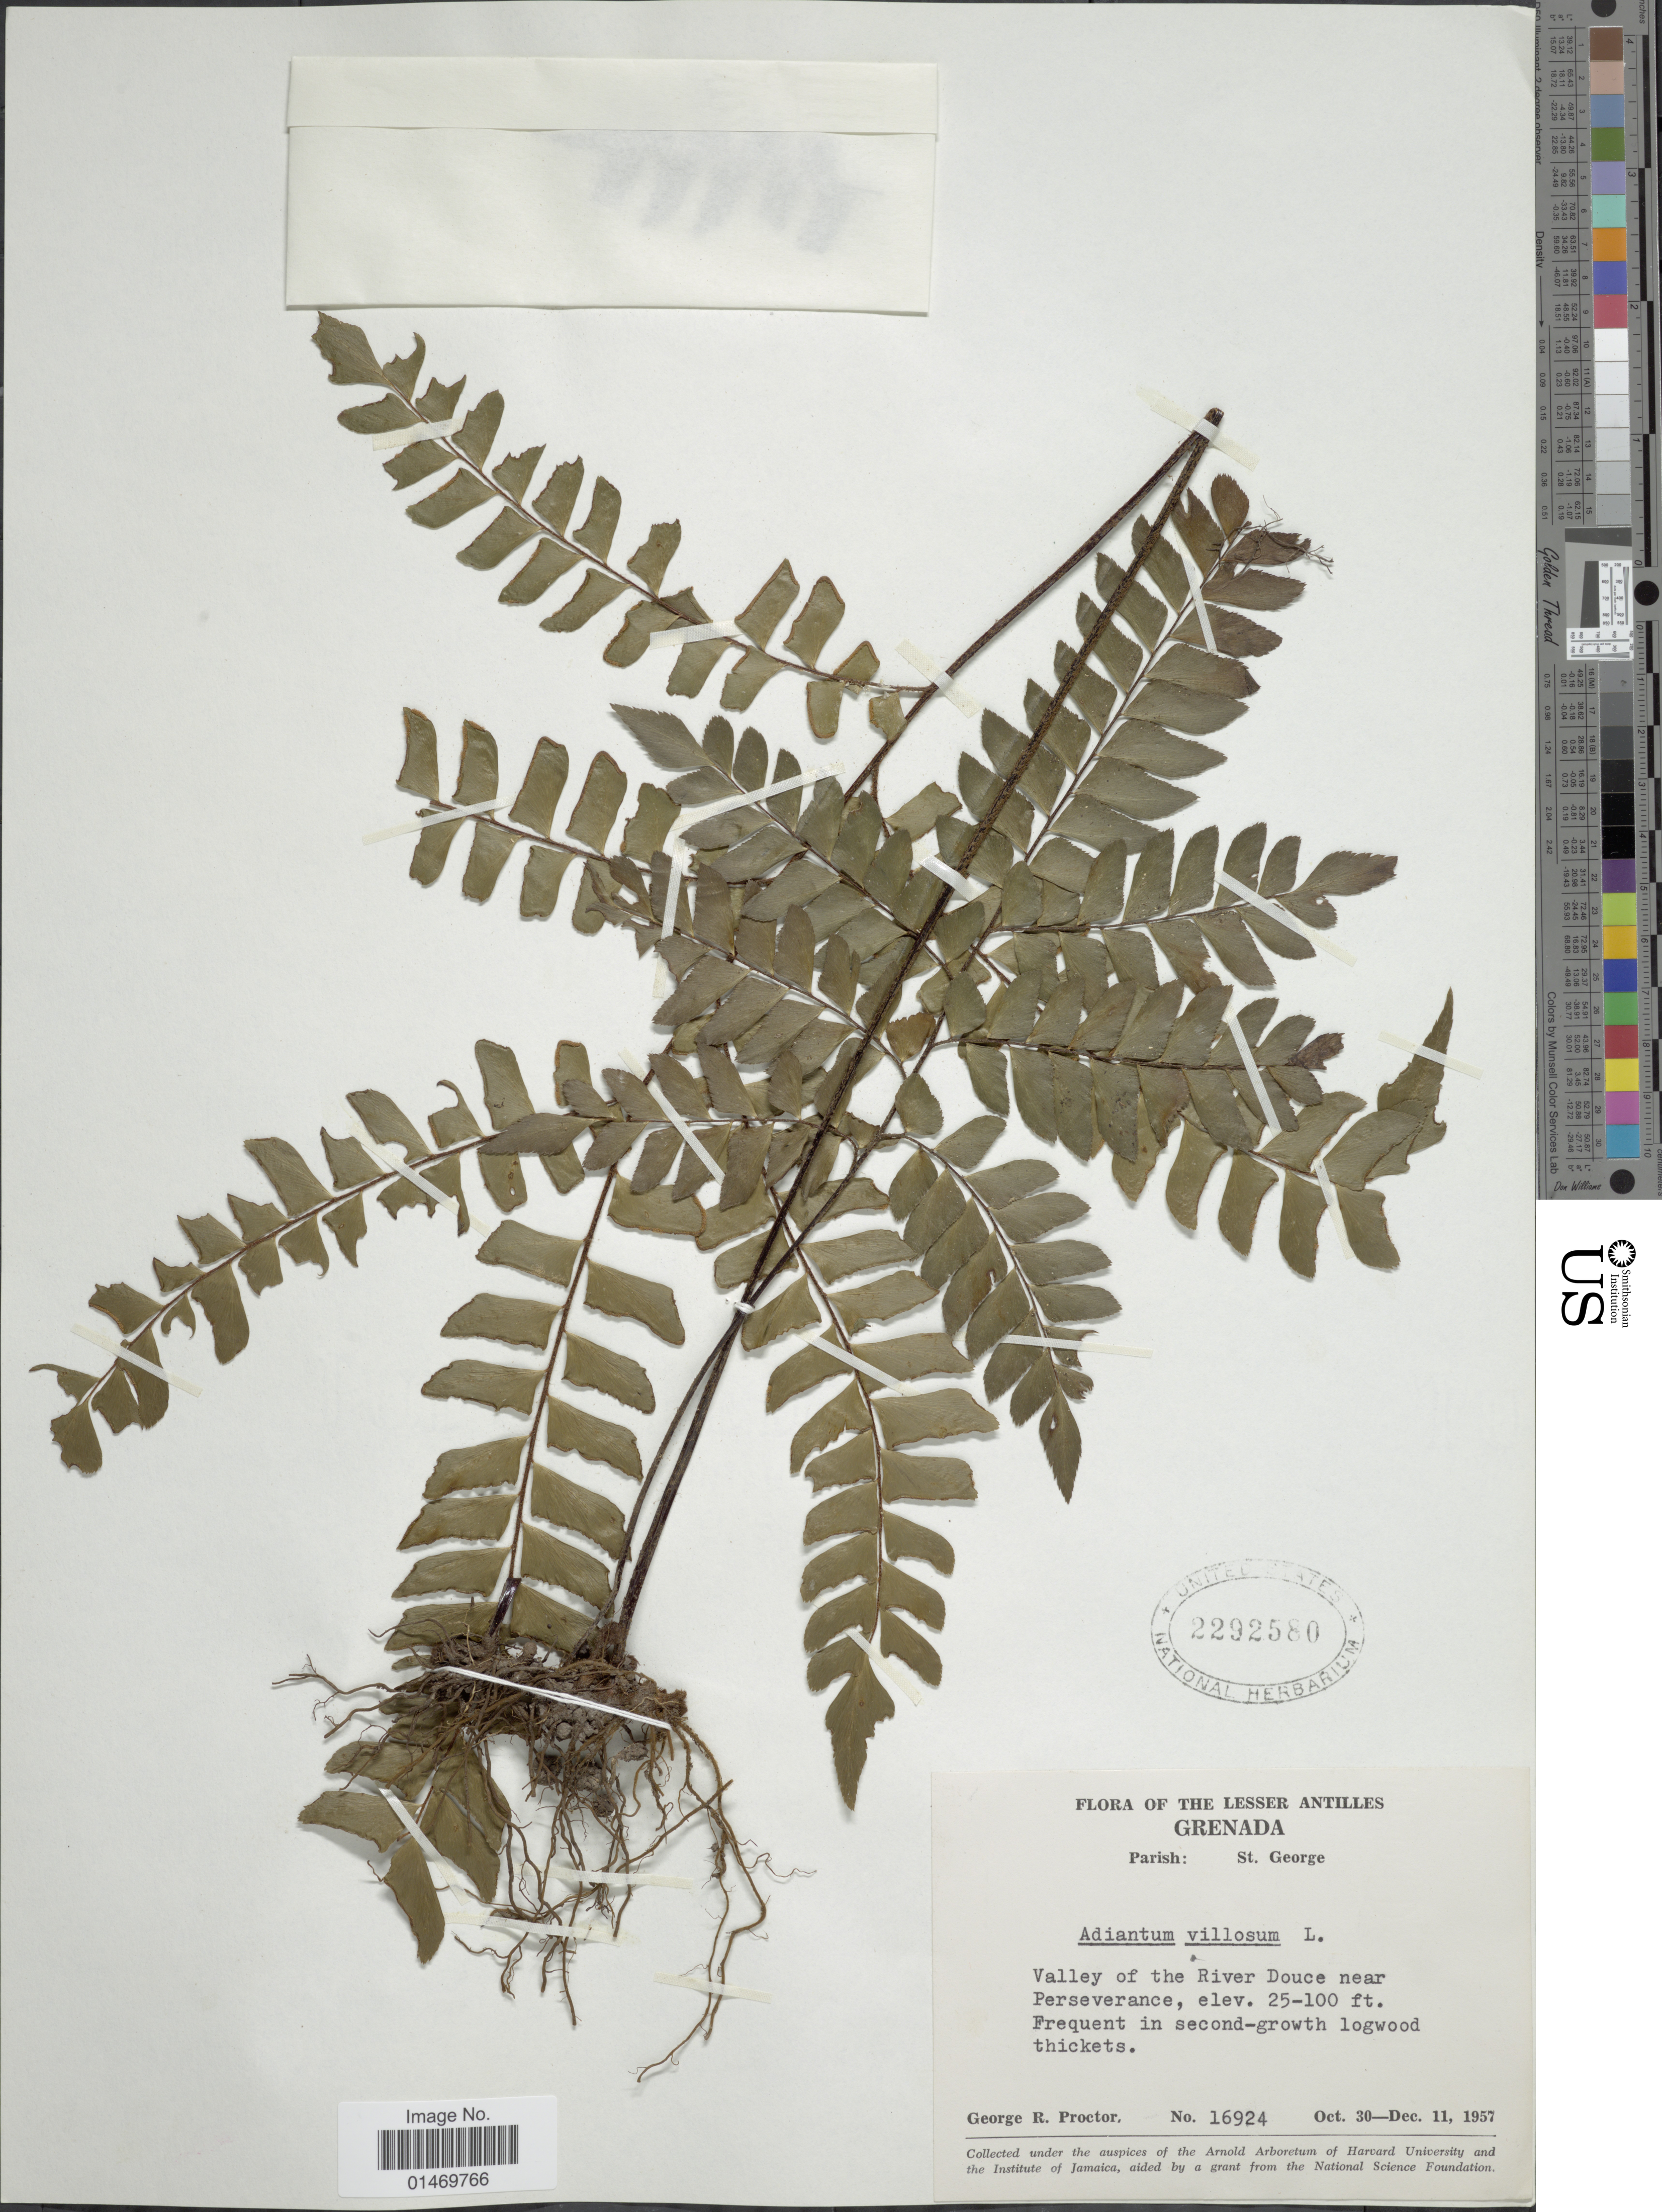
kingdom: Plantae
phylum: Tracheophyta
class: Polypodiopsida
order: Polypodiales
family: Pteridaceae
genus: Adiantum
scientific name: Adiantum villosum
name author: L.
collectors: G. R. Proctor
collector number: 16924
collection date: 1957-10-30/1957-12-11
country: Dominica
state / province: St. George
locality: The Lesser Antilles. Greneda, valley of the River Douce near Perseverance.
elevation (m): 8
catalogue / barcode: US 2292580